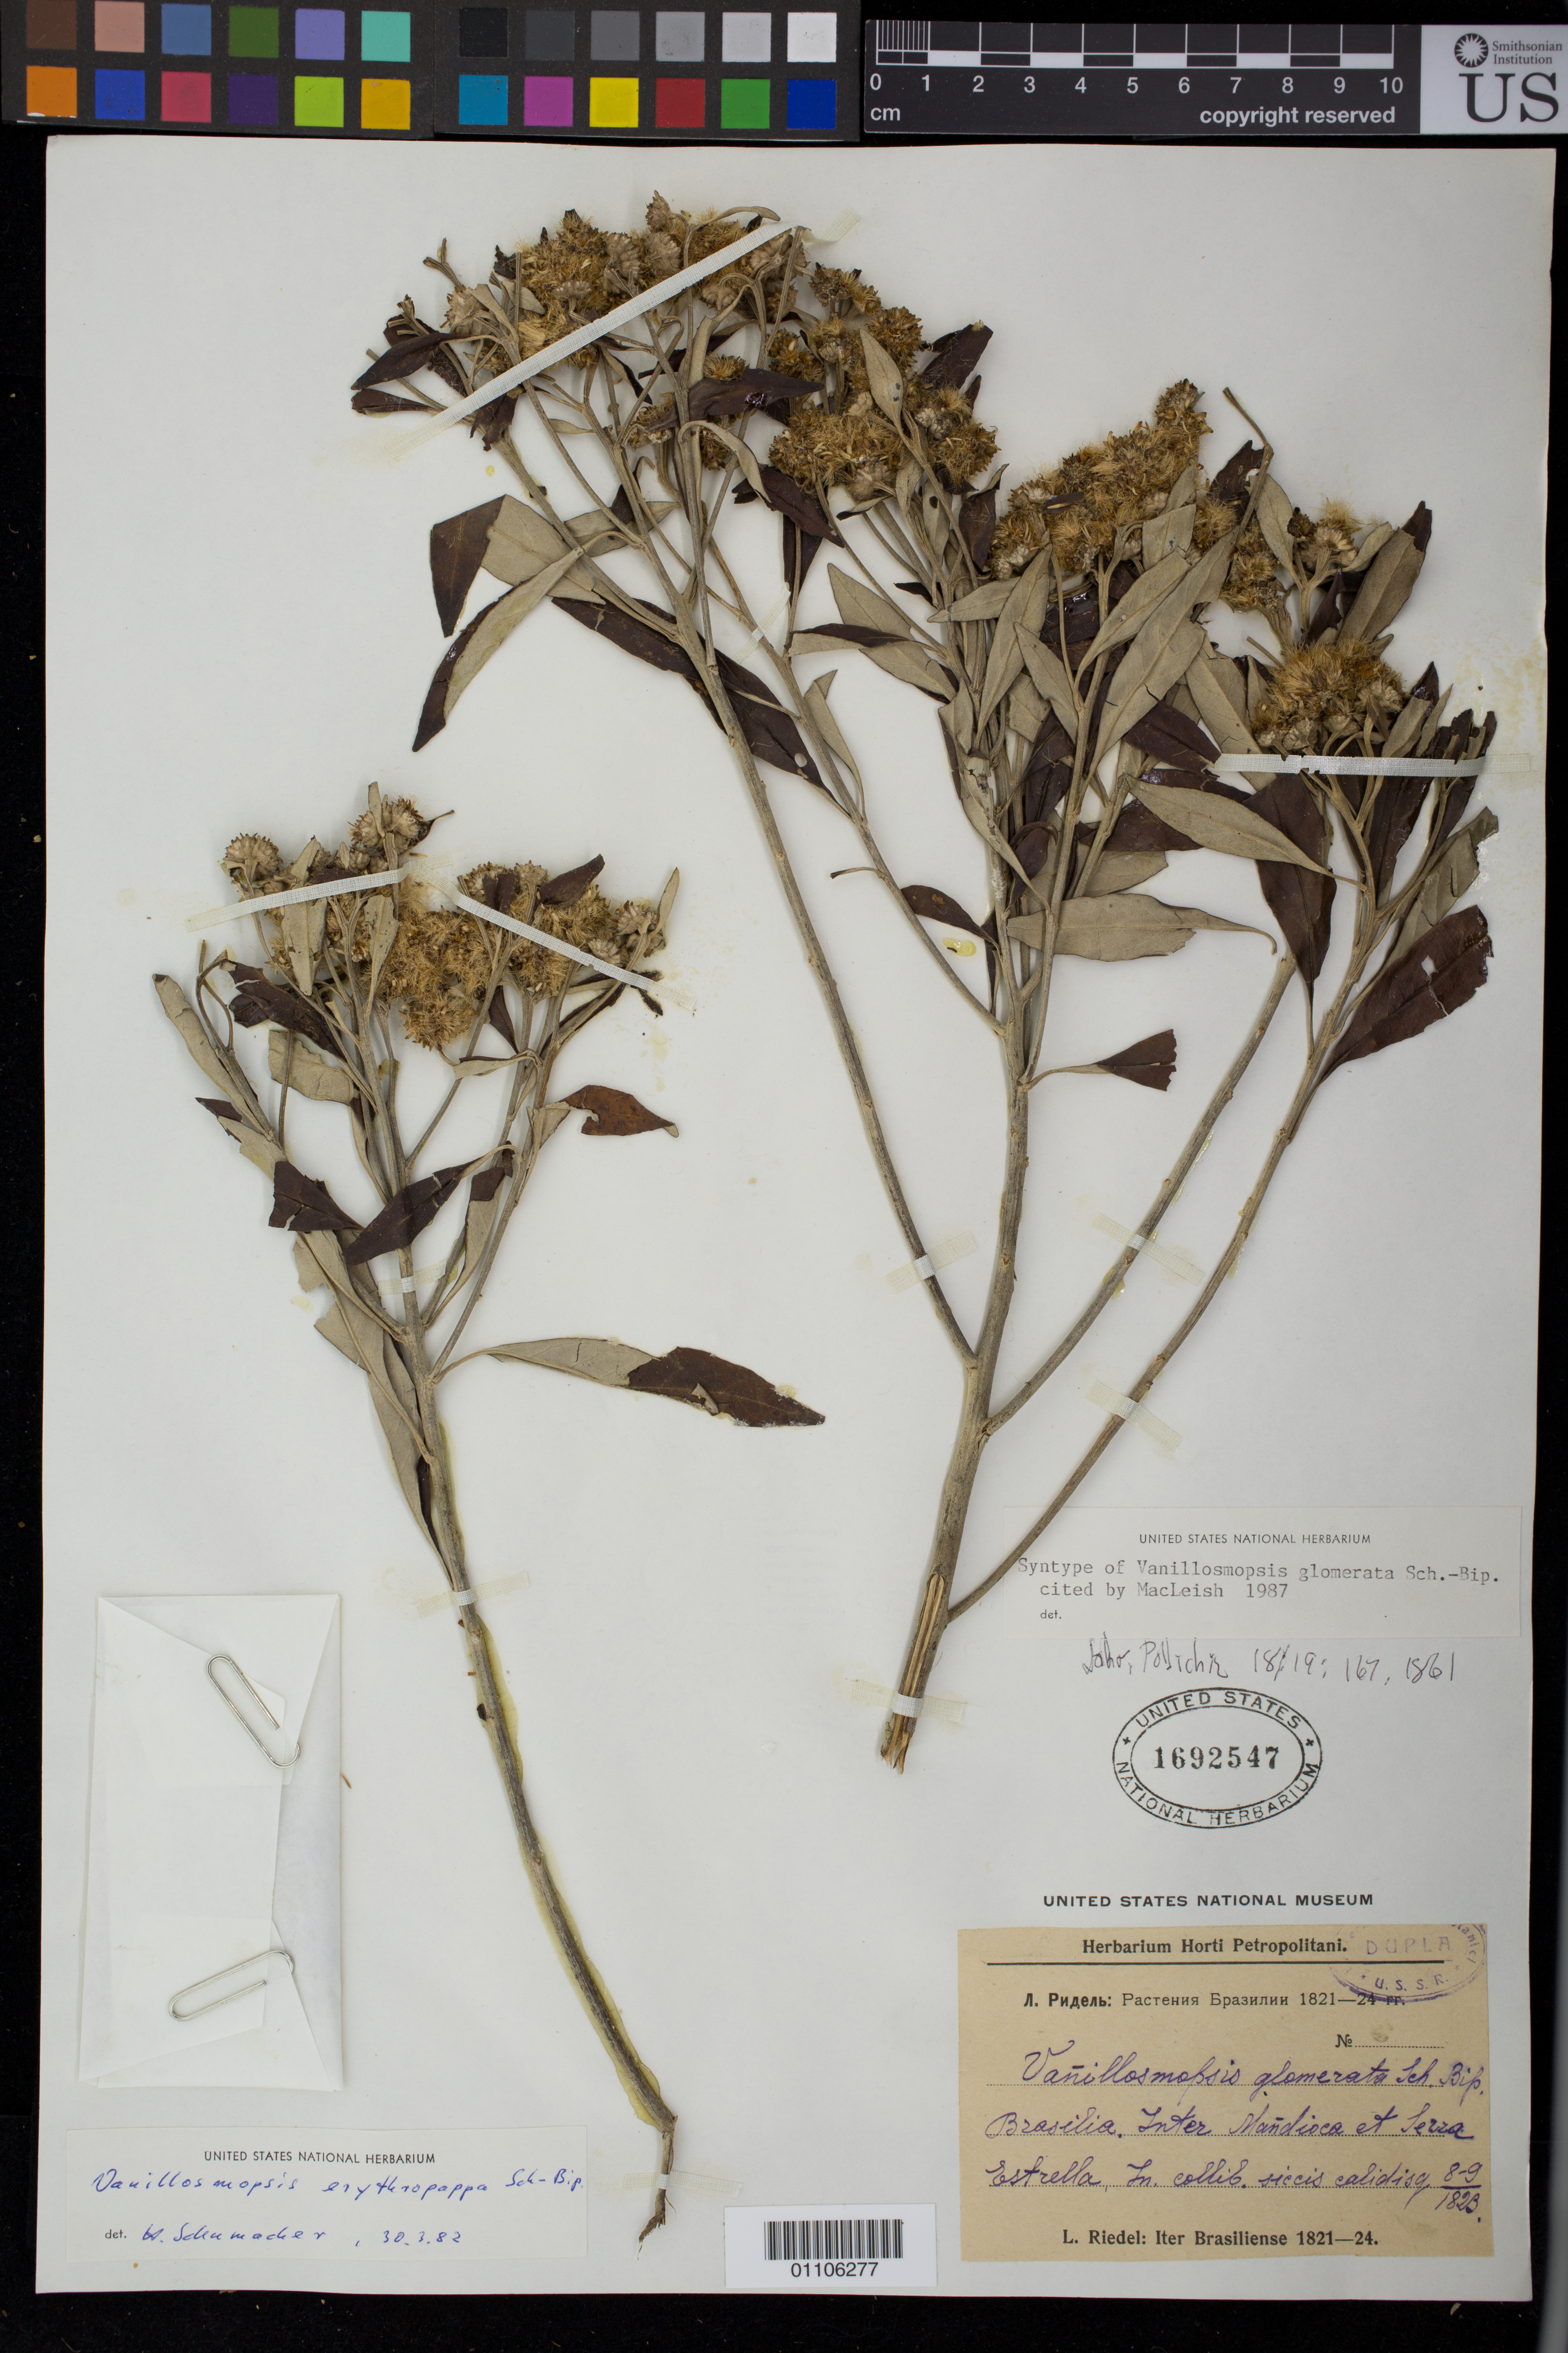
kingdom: Plantae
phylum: Tracheophyta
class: Magnoliopsida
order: Asterales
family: Asteraceae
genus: Vanillosmopsis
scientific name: Vanillosmopsis glomerata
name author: Sch. Bip.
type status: Syntype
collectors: L. Riedel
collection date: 1823-08/1823-09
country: Brazil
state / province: Río de Janeiro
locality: Brasilia. Inter Mandioca et Serra Estrella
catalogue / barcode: US 1692547